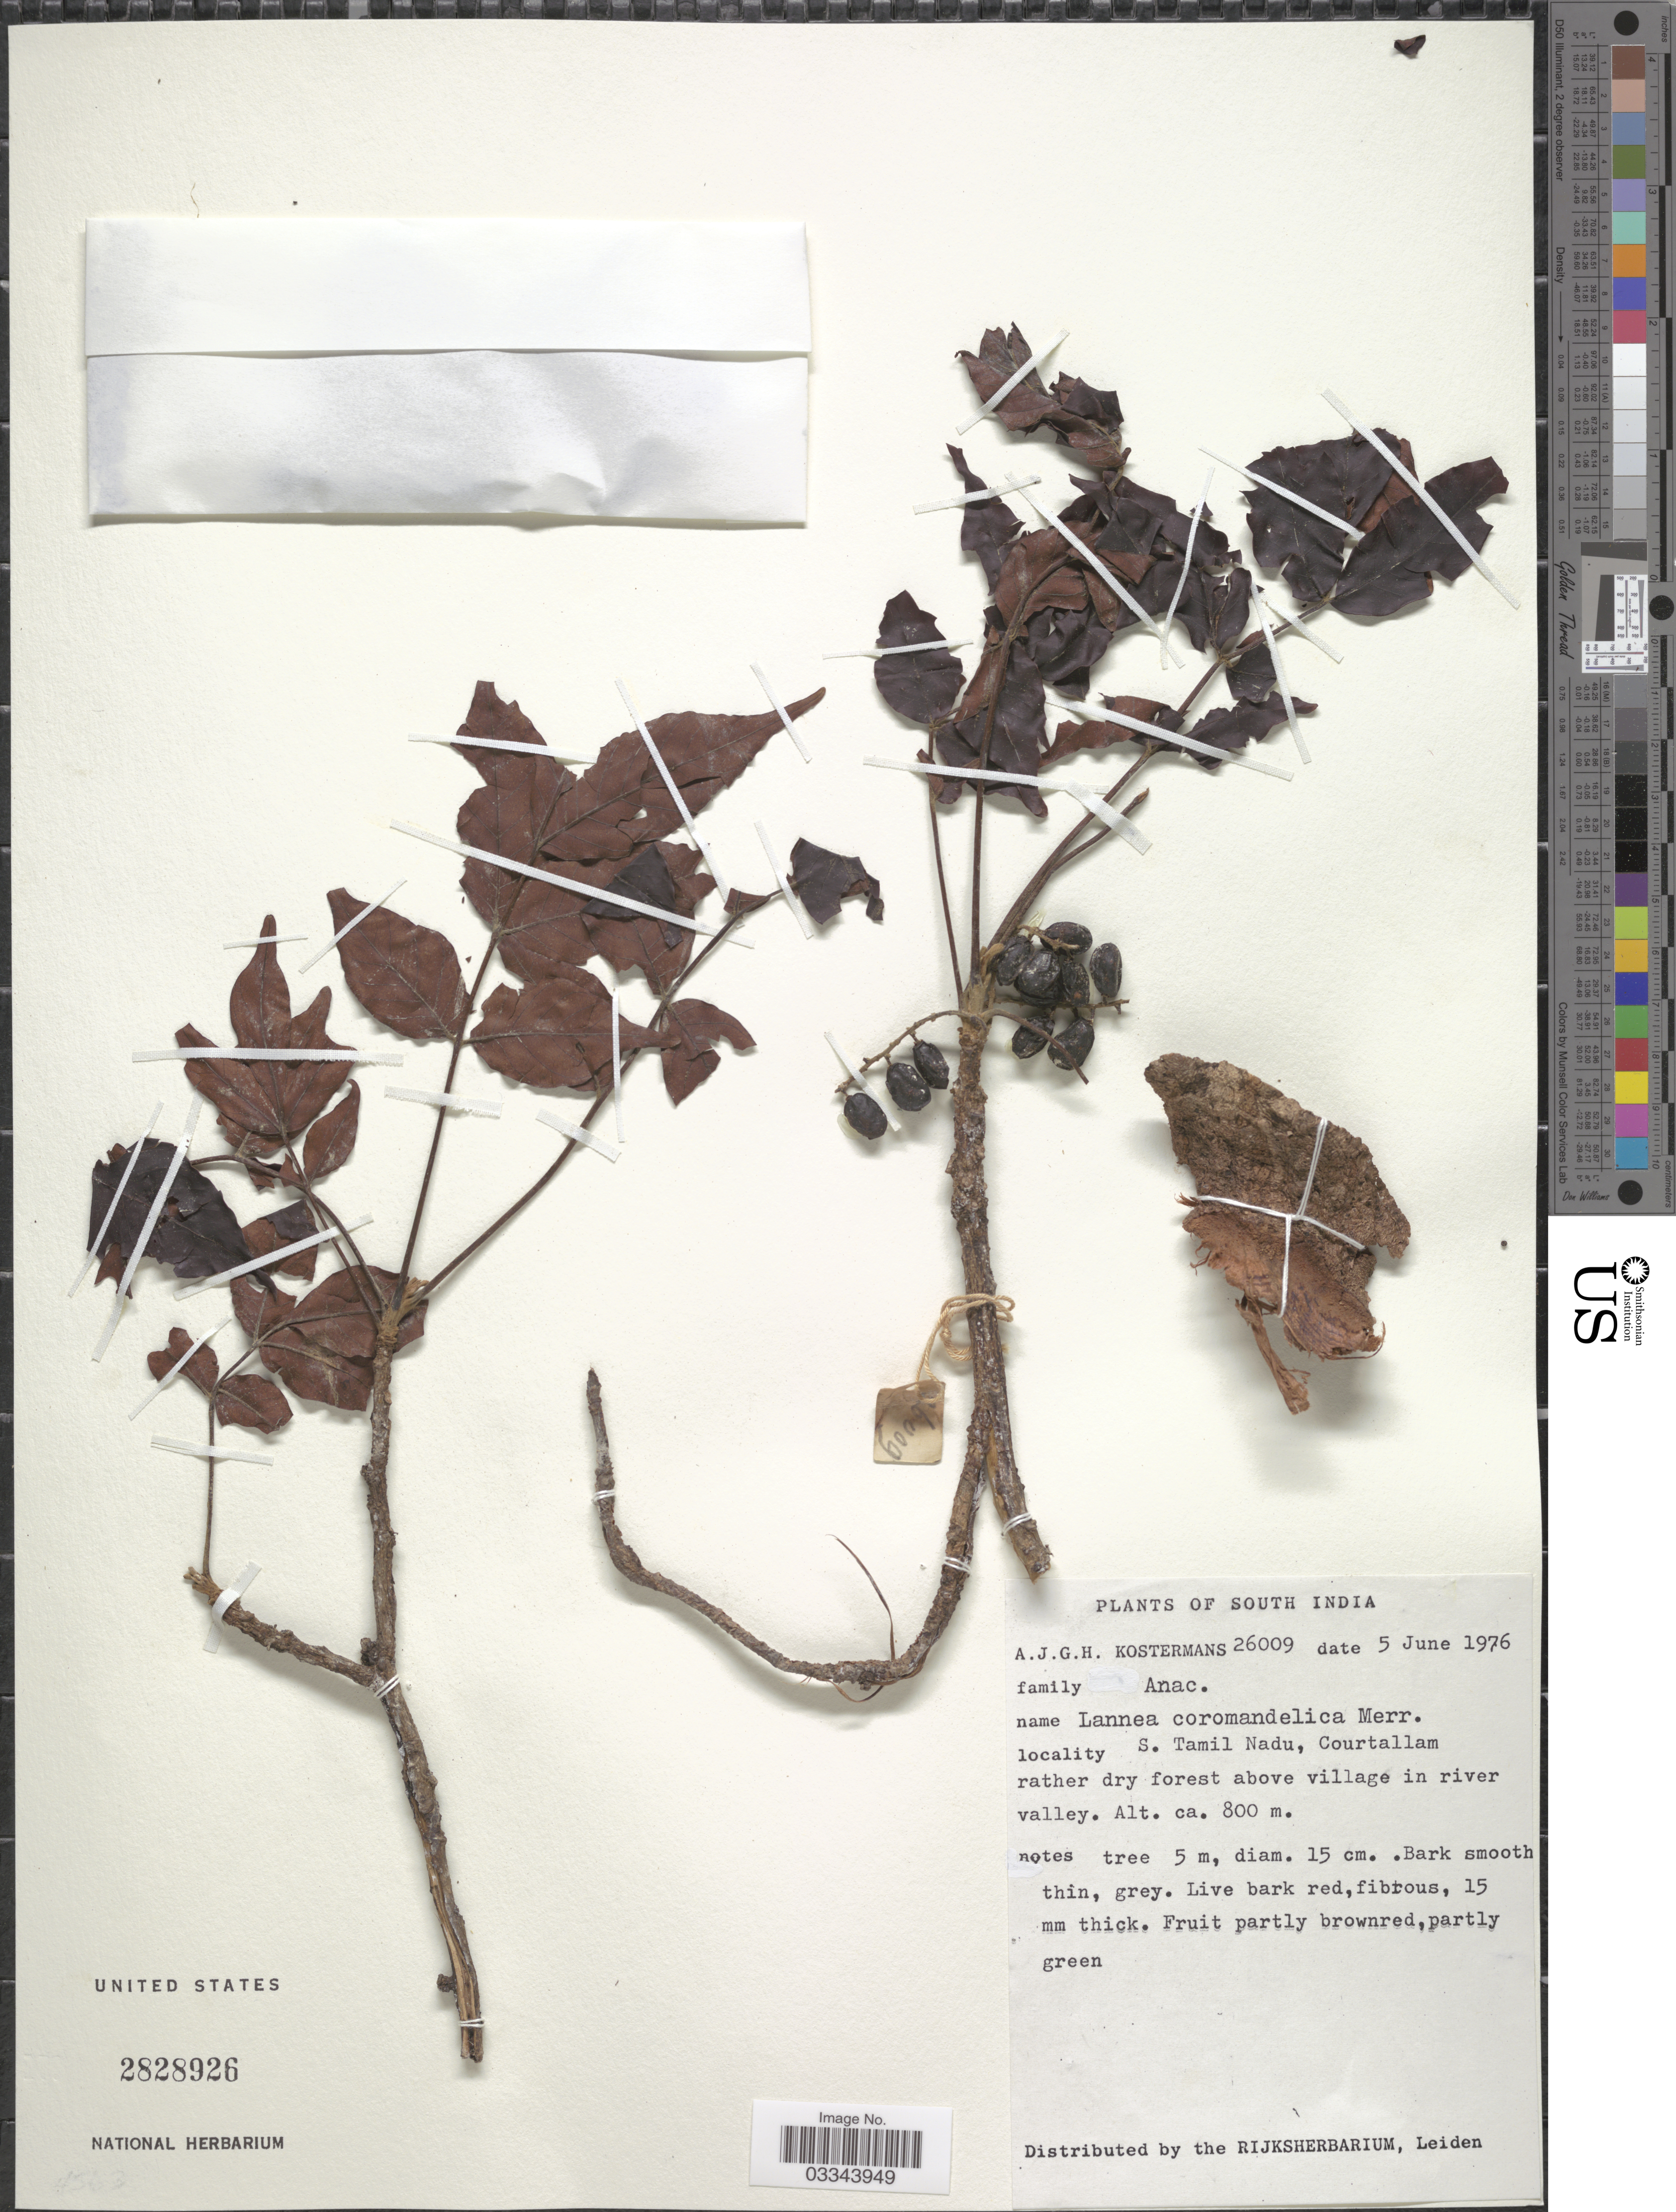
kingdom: Plantae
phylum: Tracheophyta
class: Magnoliopsida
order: Sapindales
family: Anacardiaceae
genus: Lannea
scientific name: Lannea coromandelica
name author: (Houtt.) Merr.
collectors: A. J. G. Kostermans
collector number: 26009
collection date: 1976-06-05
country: India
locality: South India, S. Tamil Nadu, Courtallam rather dry forest above village in river valley.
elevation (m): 800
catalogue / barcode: US 2828926